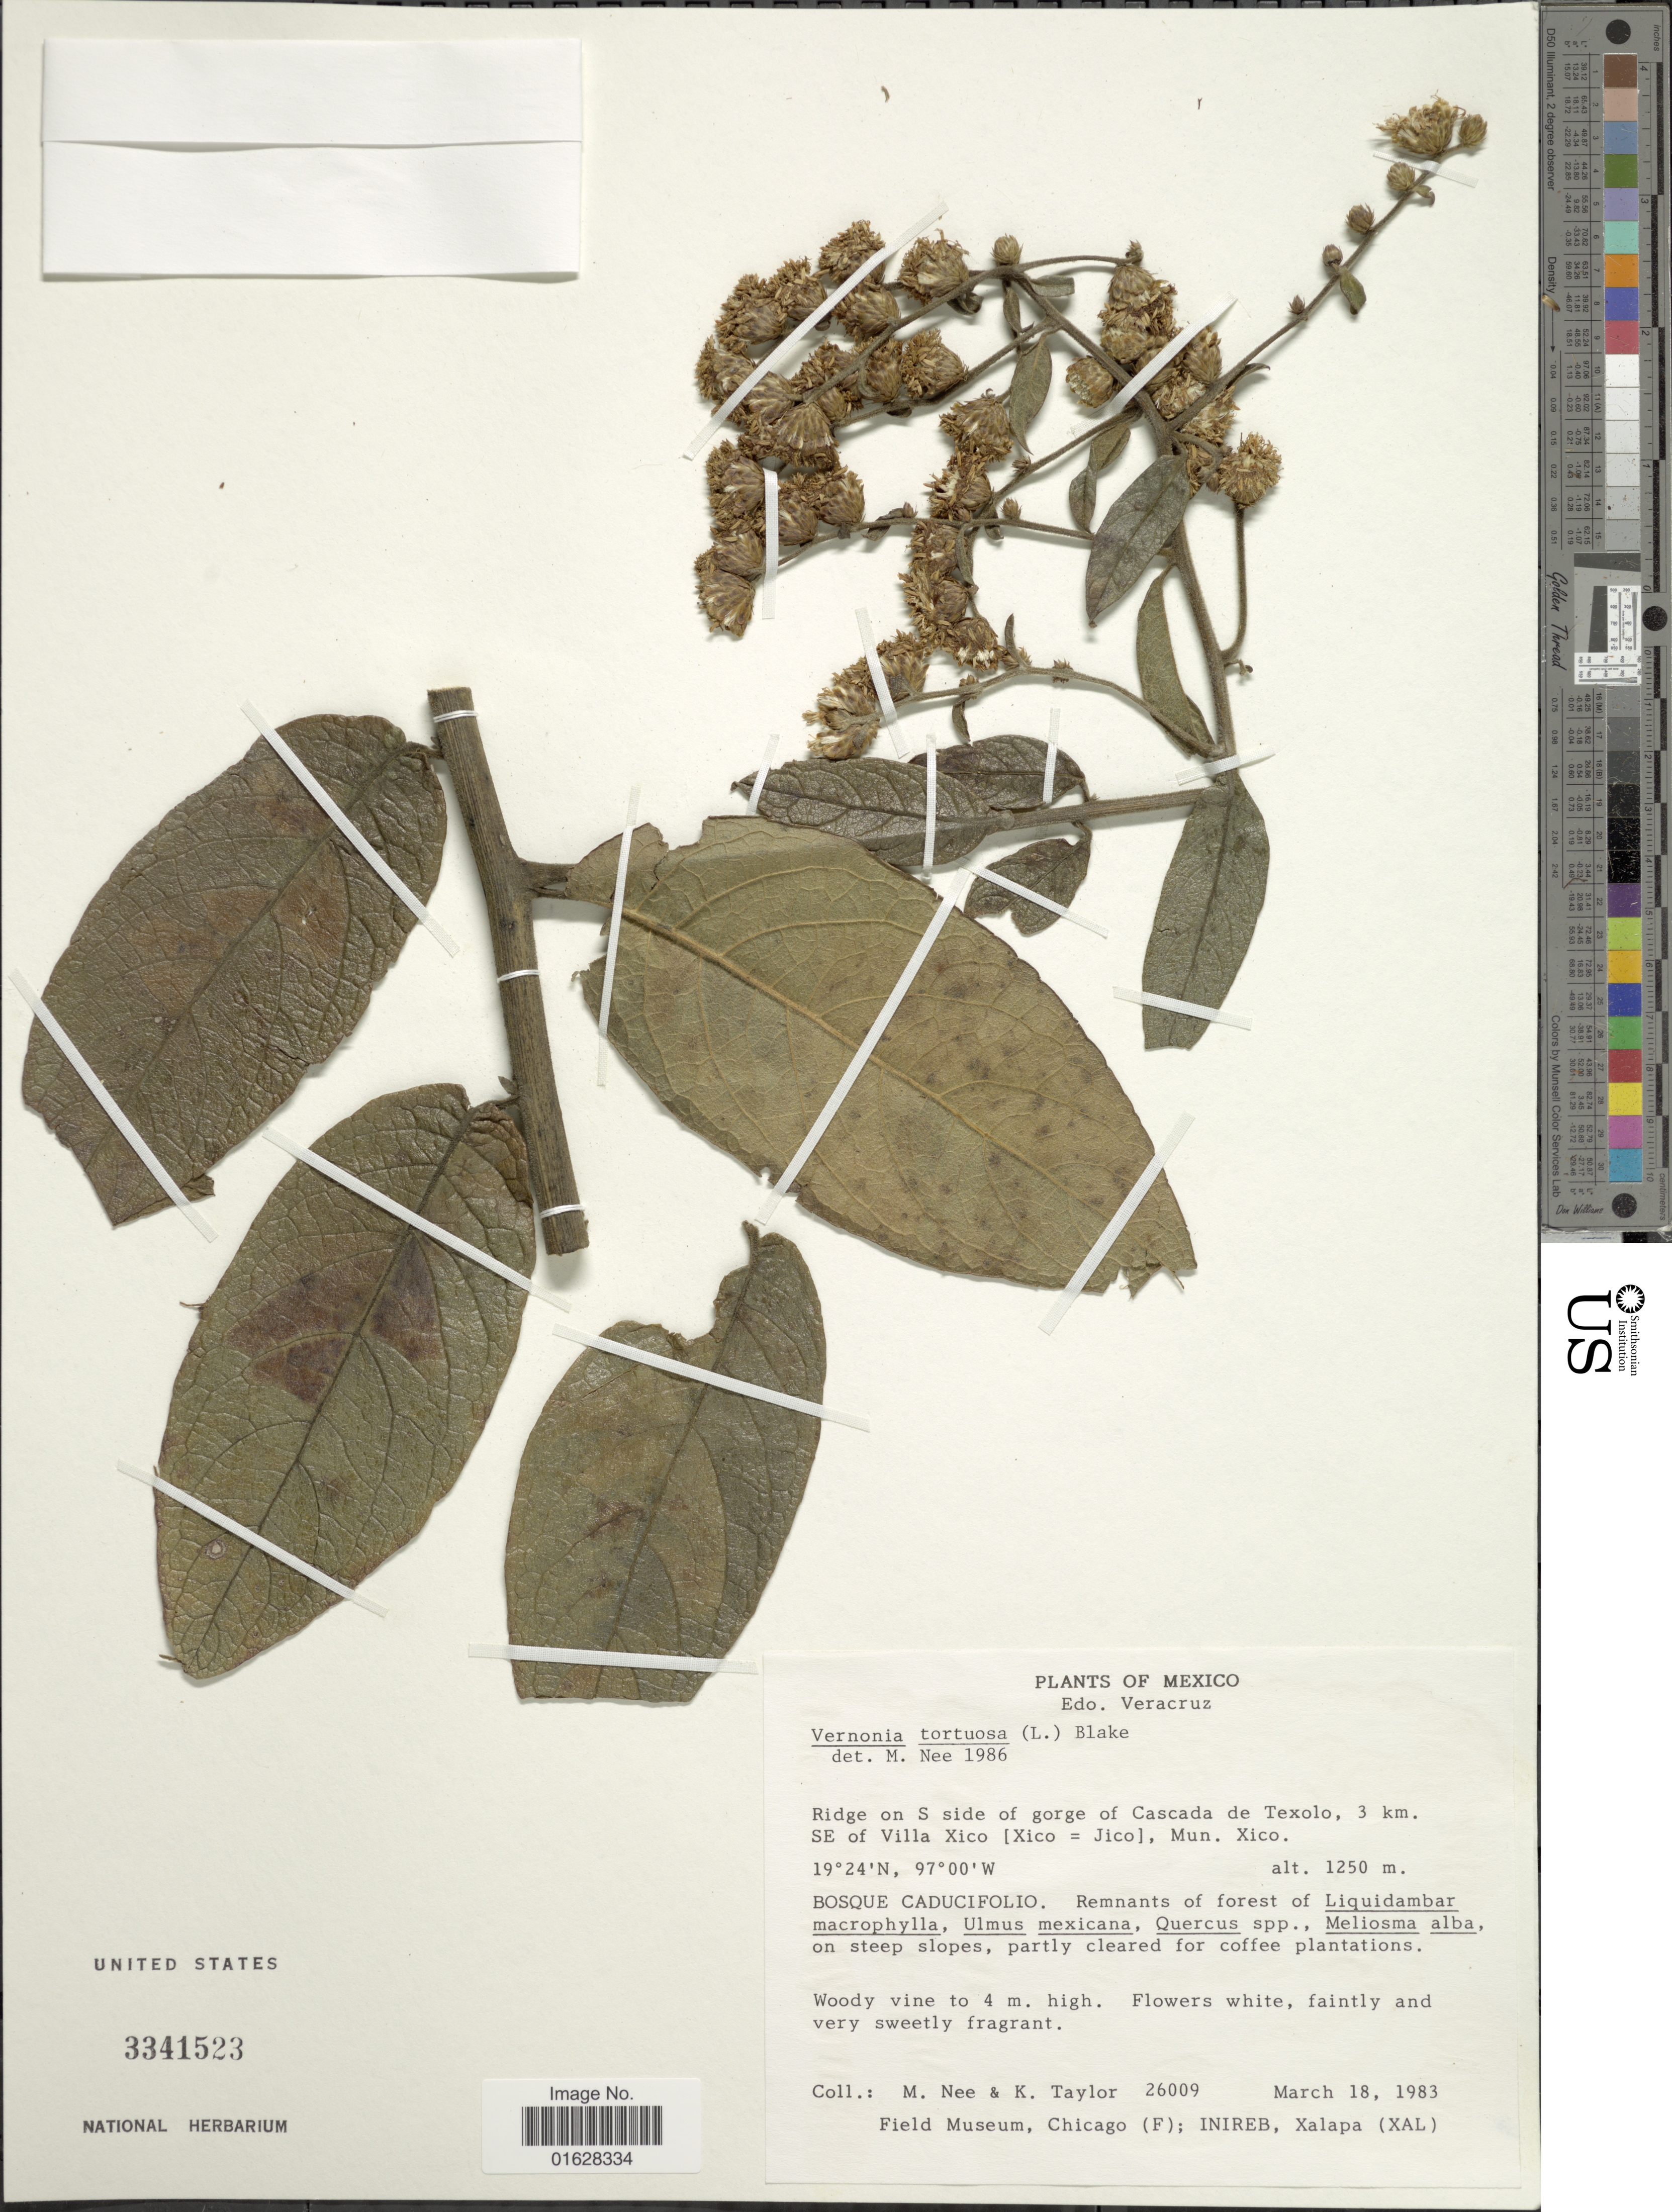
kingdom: Plantae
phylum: Tracheophyta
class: Magnoliopsida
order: Asterales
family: Asteraceae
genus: Lepidaploa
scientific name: Lepidaploa tortuosa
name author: (L.) H. Rob.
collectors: M. Nee & K. Taylor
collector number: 26009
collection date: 1983-03-18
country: Mexico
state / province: Veracruz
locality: Edo. Veracruz, ridge on S side of gorge of Cascada de Texolo, 3 km SE of Villa Xico (Xico=Jico), Mun. Xico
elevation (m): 1250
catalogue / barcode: US 3341523